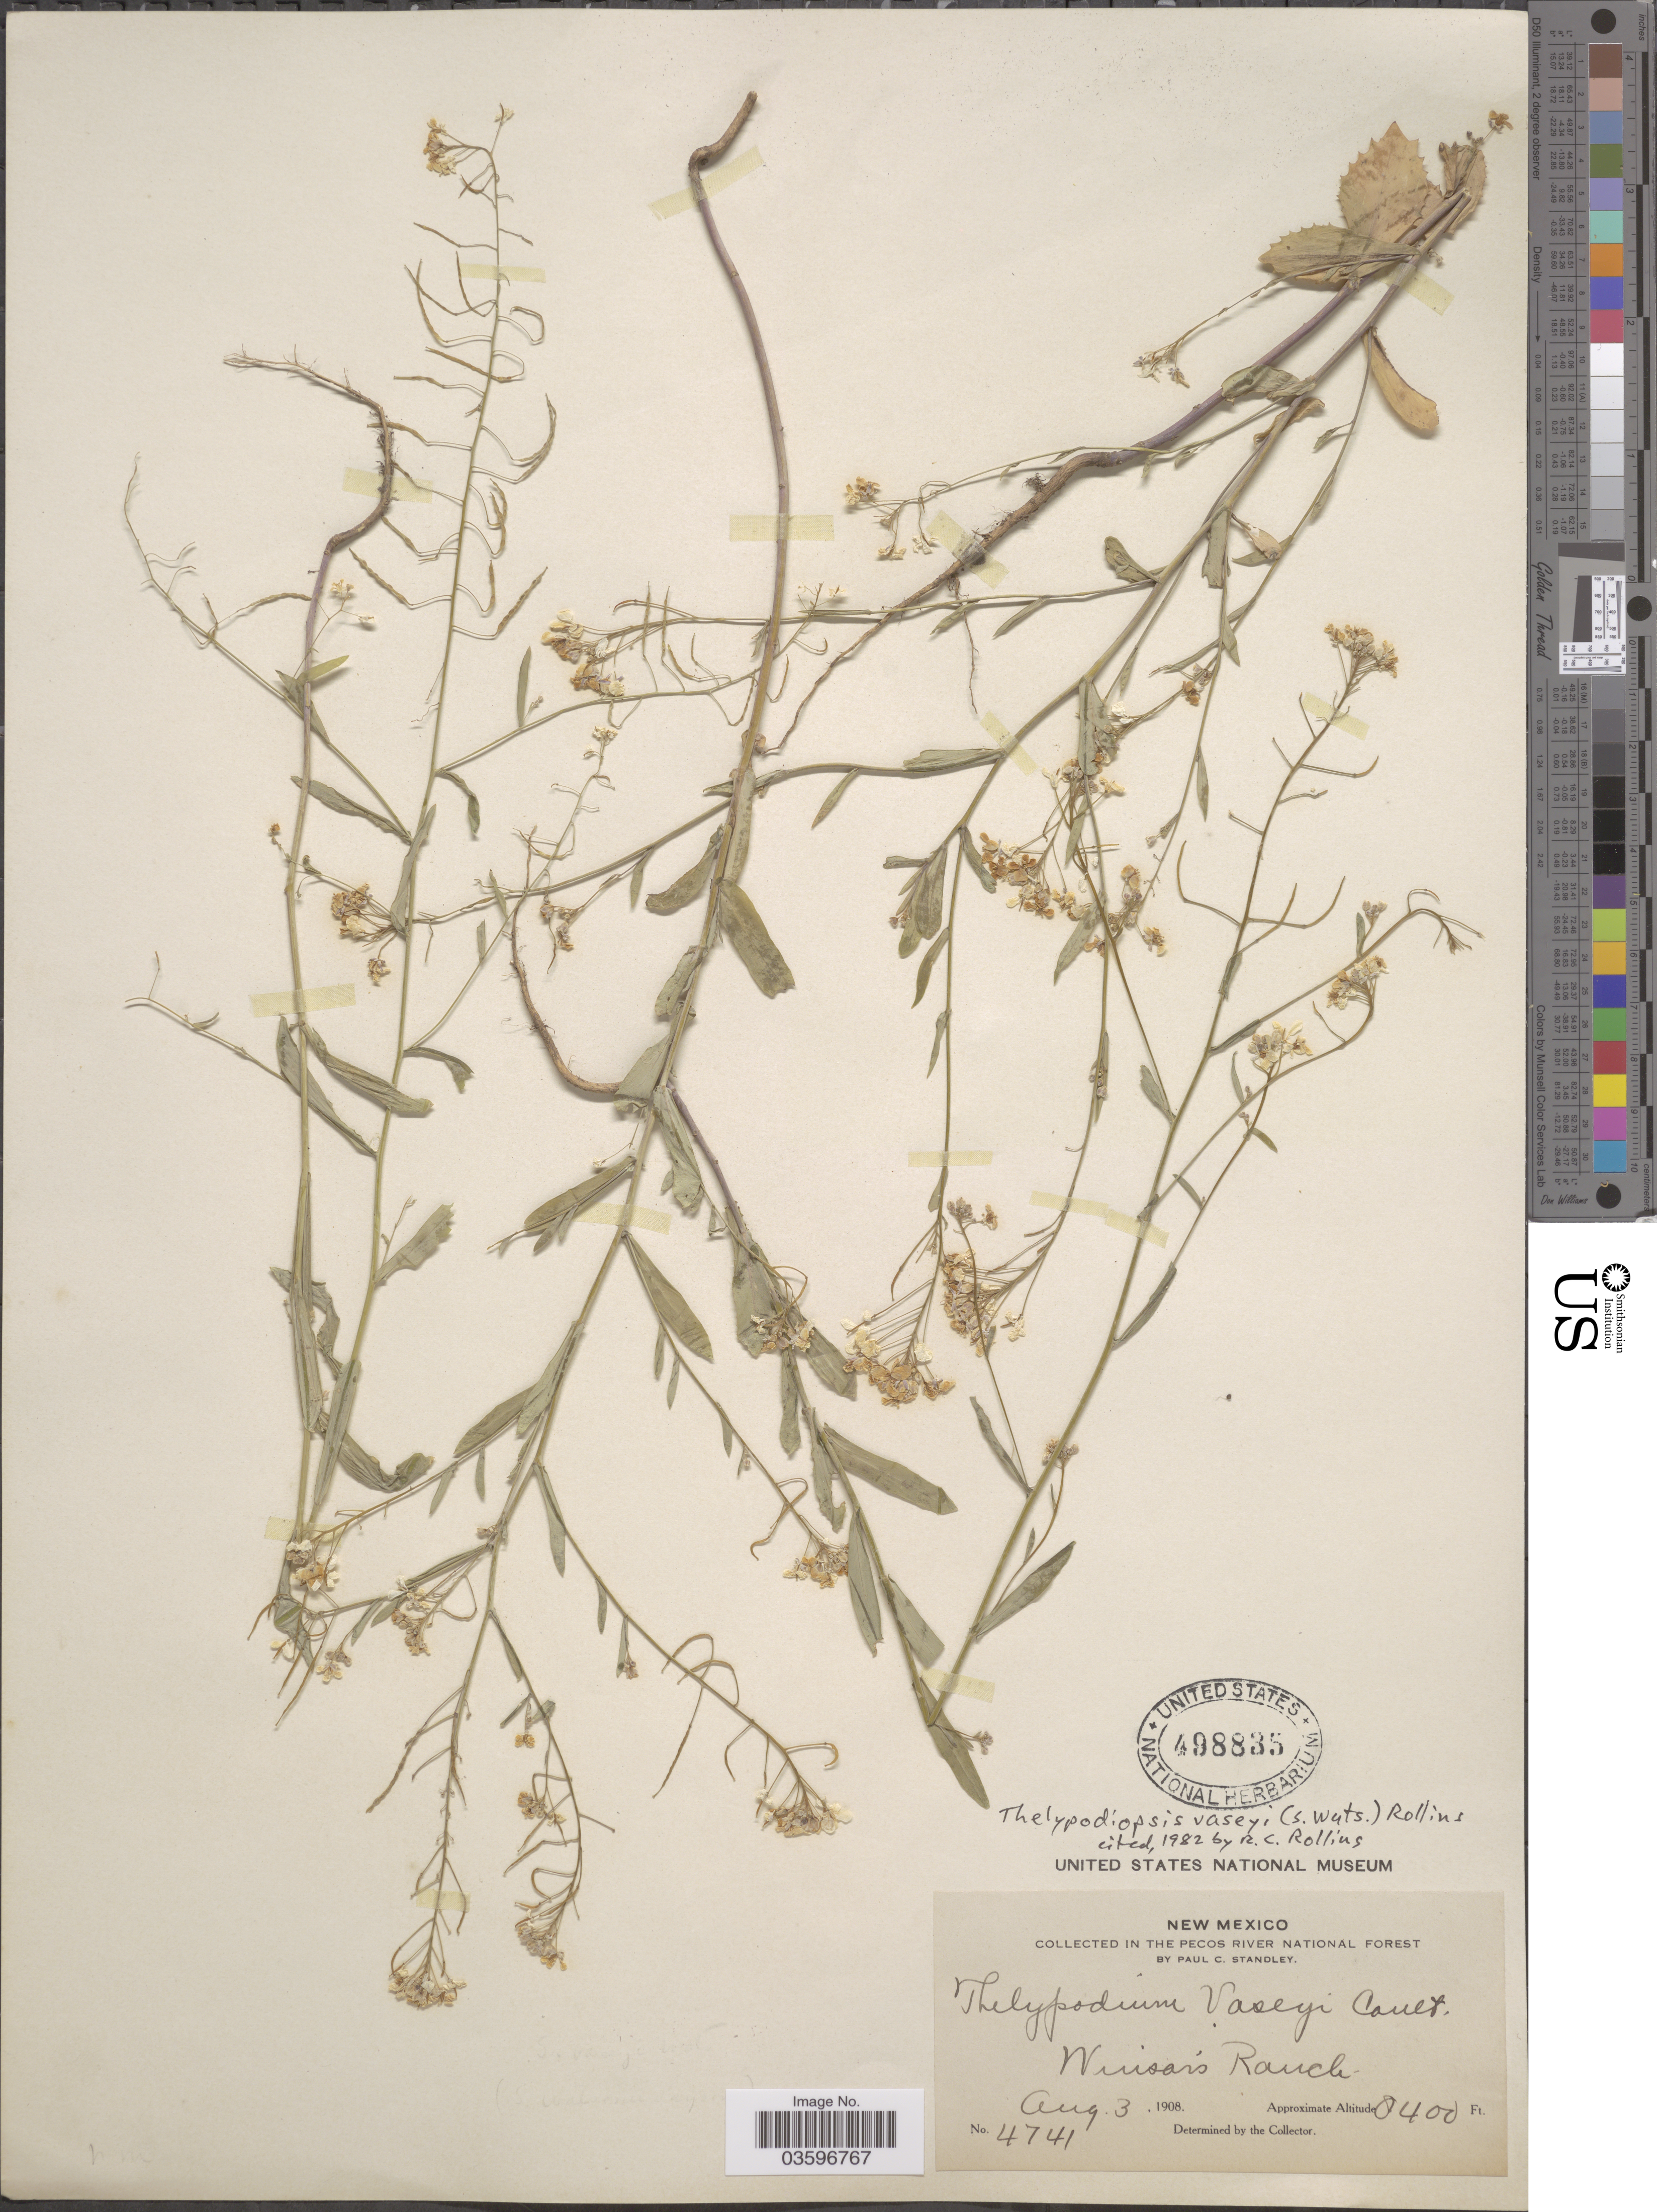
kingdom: Plantae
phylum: Tracheophyta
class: Magnoliopsida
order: Brassicales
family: Brassicaceae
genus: Thelypodiopsis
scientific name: Thelypodiopsis vaseyi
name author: (S. Watson ex B.L. Rob.) Rollins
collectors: P. C. Standley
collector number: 4741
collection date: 1908-08-03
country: United States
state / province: New Mexico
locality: In The Pecos River National Forest. Winsor's Ranch.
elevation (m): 2560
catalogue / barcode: US 498835